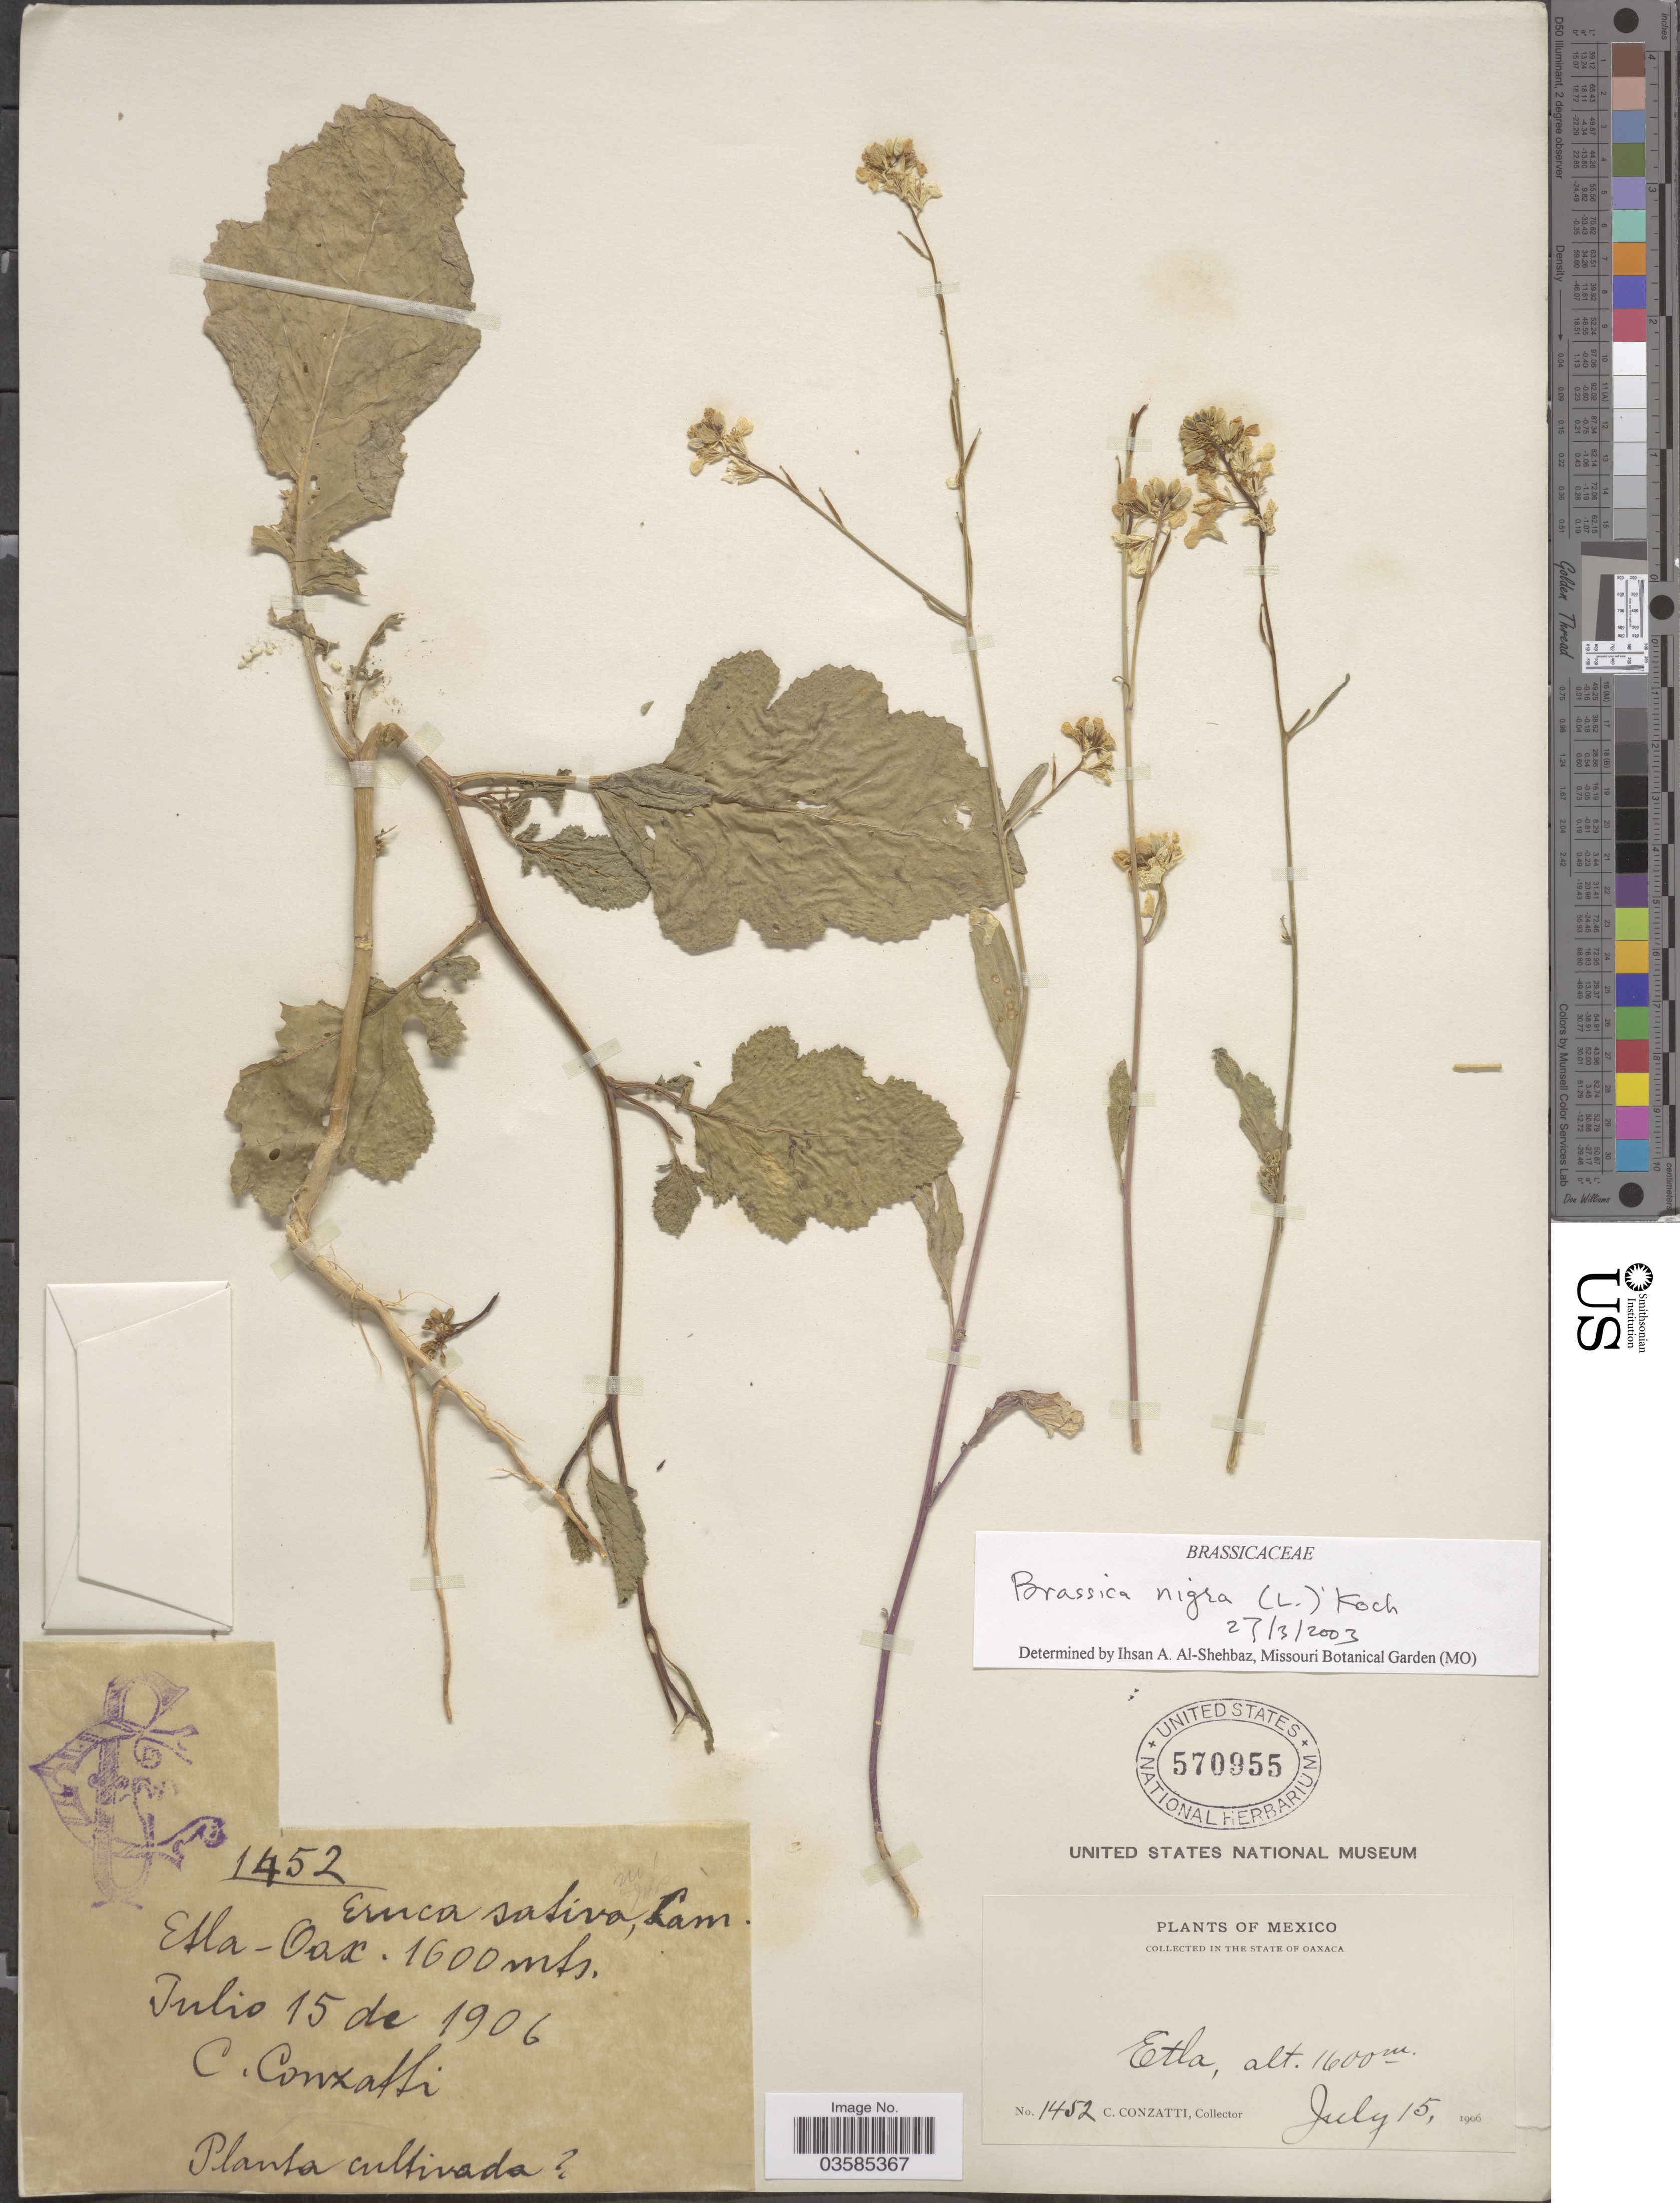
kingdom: Plantae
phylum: Tracheophyta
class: Magnoliopsida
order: Brassicales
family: Brassicaceae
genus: Brassica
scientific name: Brassica nigra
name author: (L.) W.D.J. Koch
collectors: C. Conzatti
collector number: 1452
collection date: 1906-07-15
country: Mexico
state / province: Oaxaca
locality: Etla.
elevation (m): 1600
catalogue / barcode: US 570955